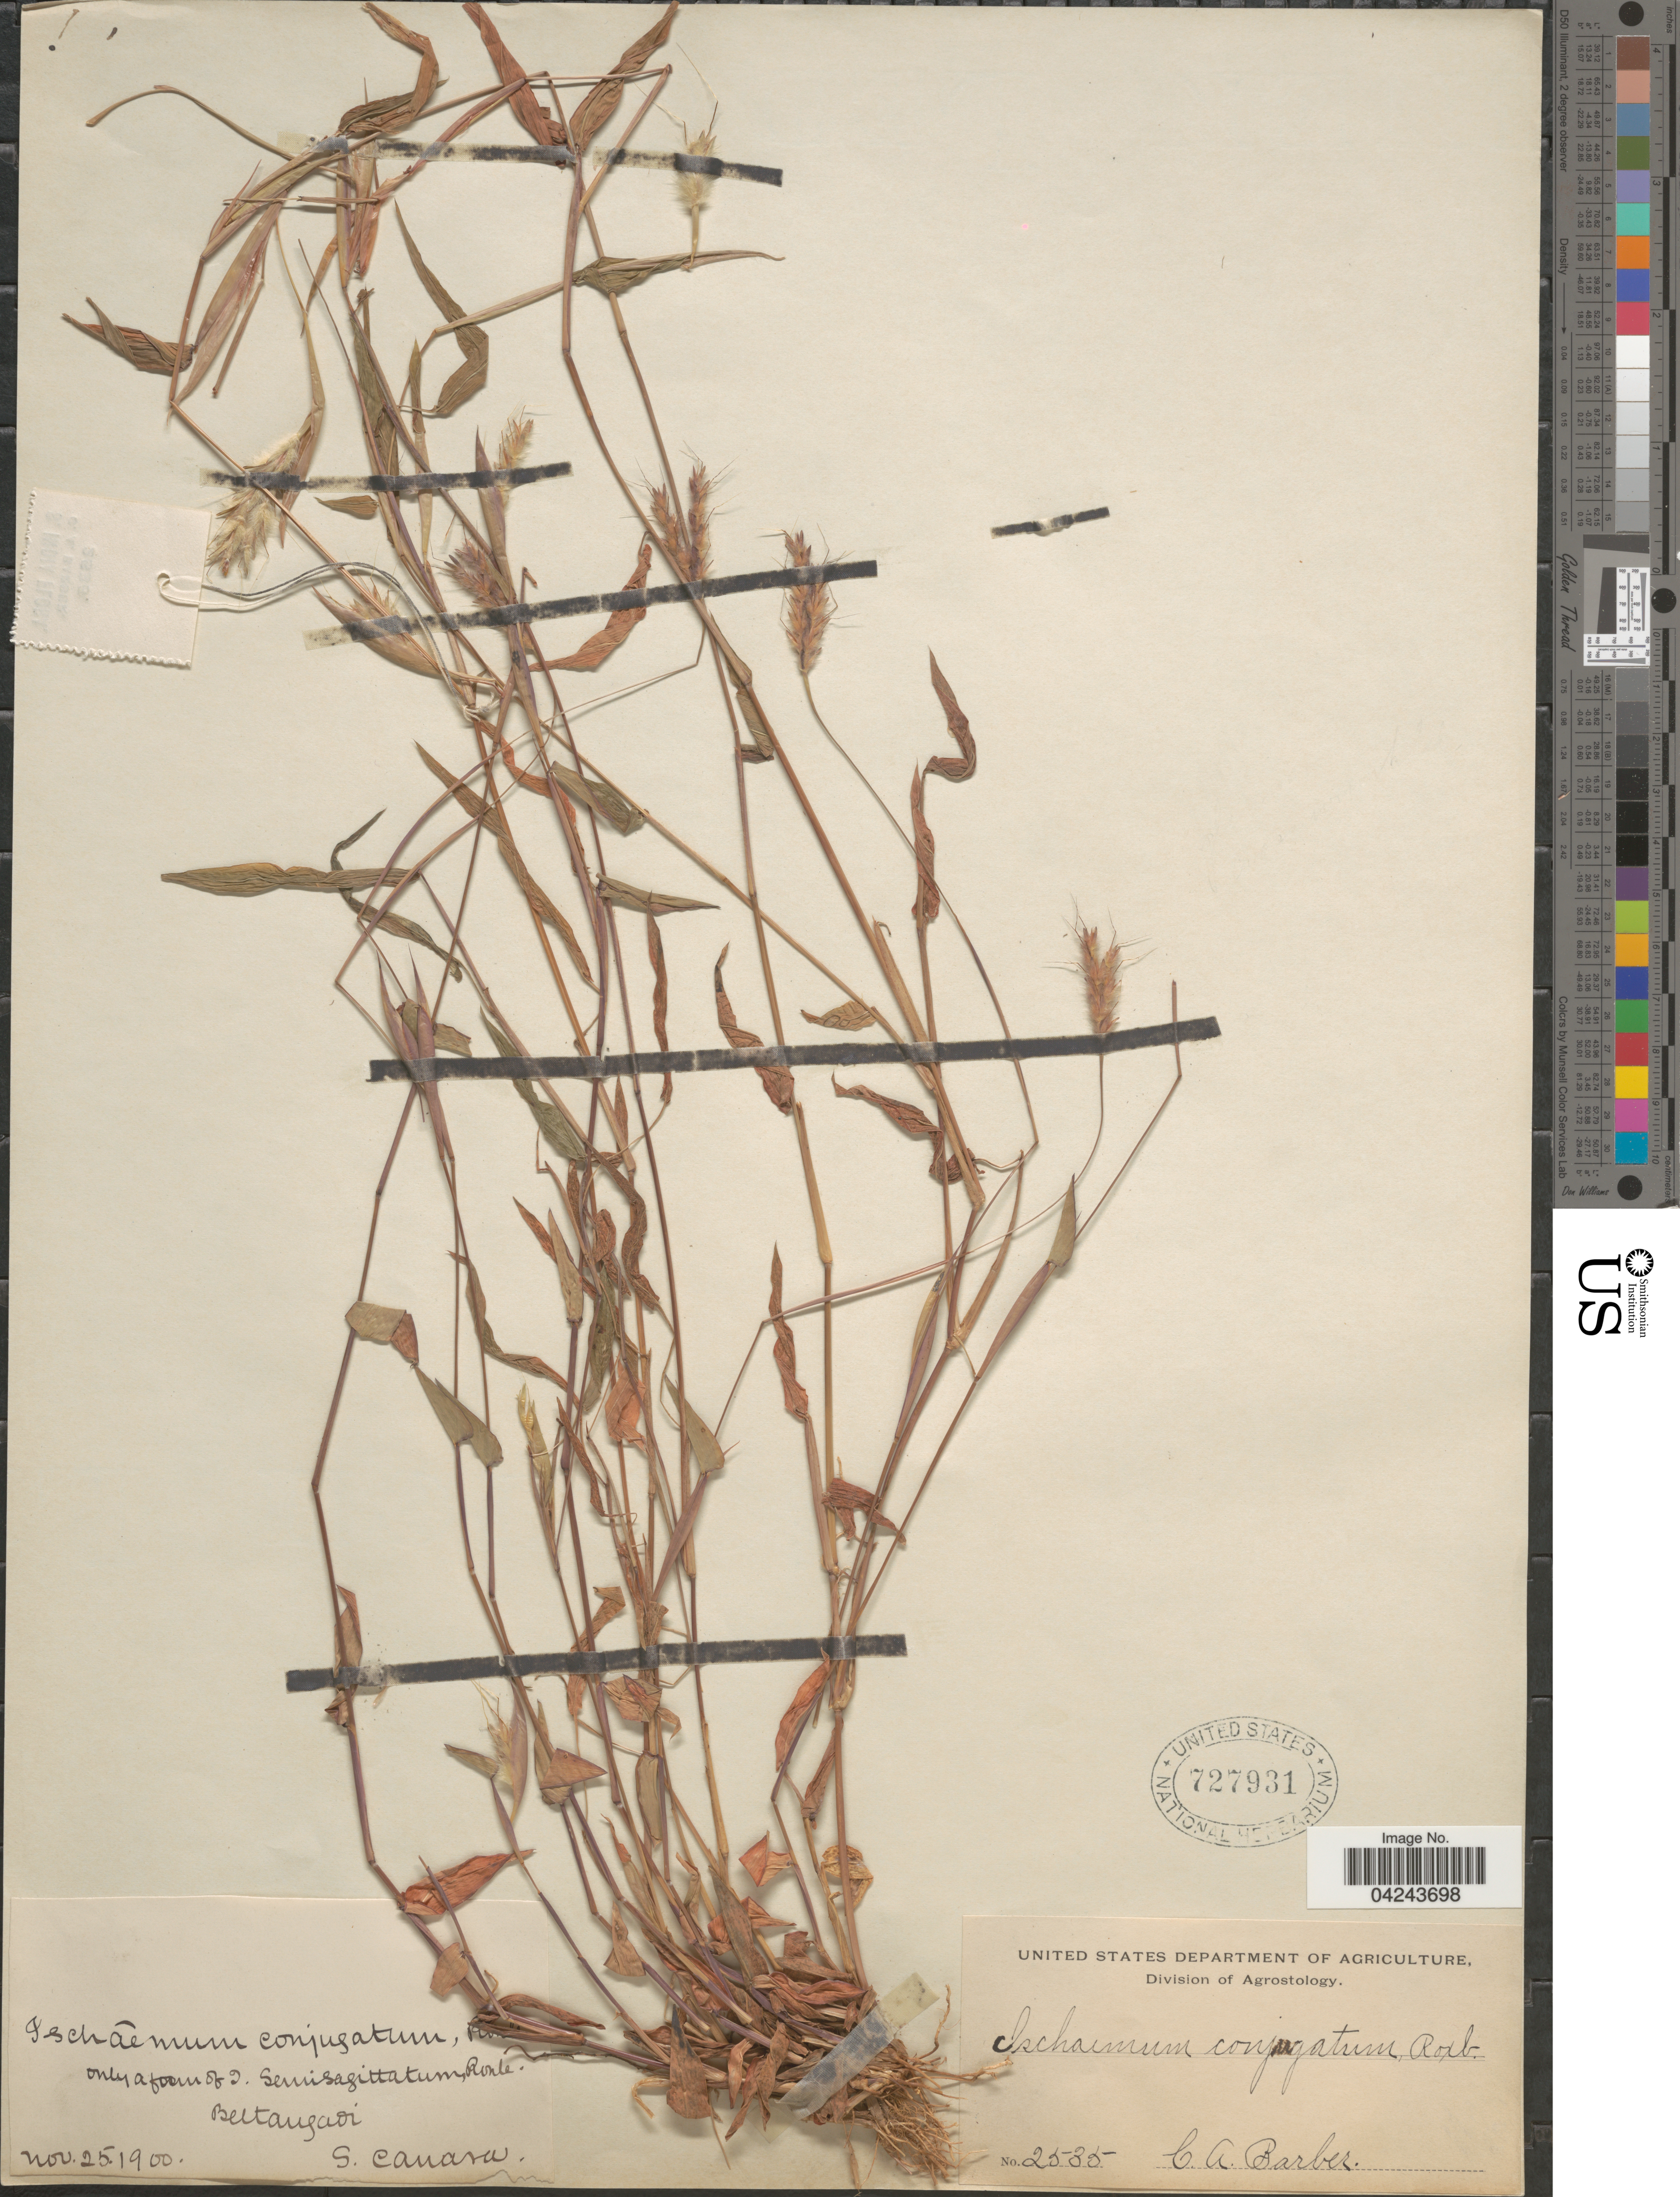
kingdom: Plantae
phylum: Tracheophyta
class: Liliopsida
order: Poales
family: Poaceae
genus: Ischaemum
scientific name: Ischaemum semisagittatum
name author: Roxb.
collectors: C. Barber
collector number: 2535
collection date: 1900-11-25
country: India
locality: Beltangadi.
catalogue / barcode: US 727931